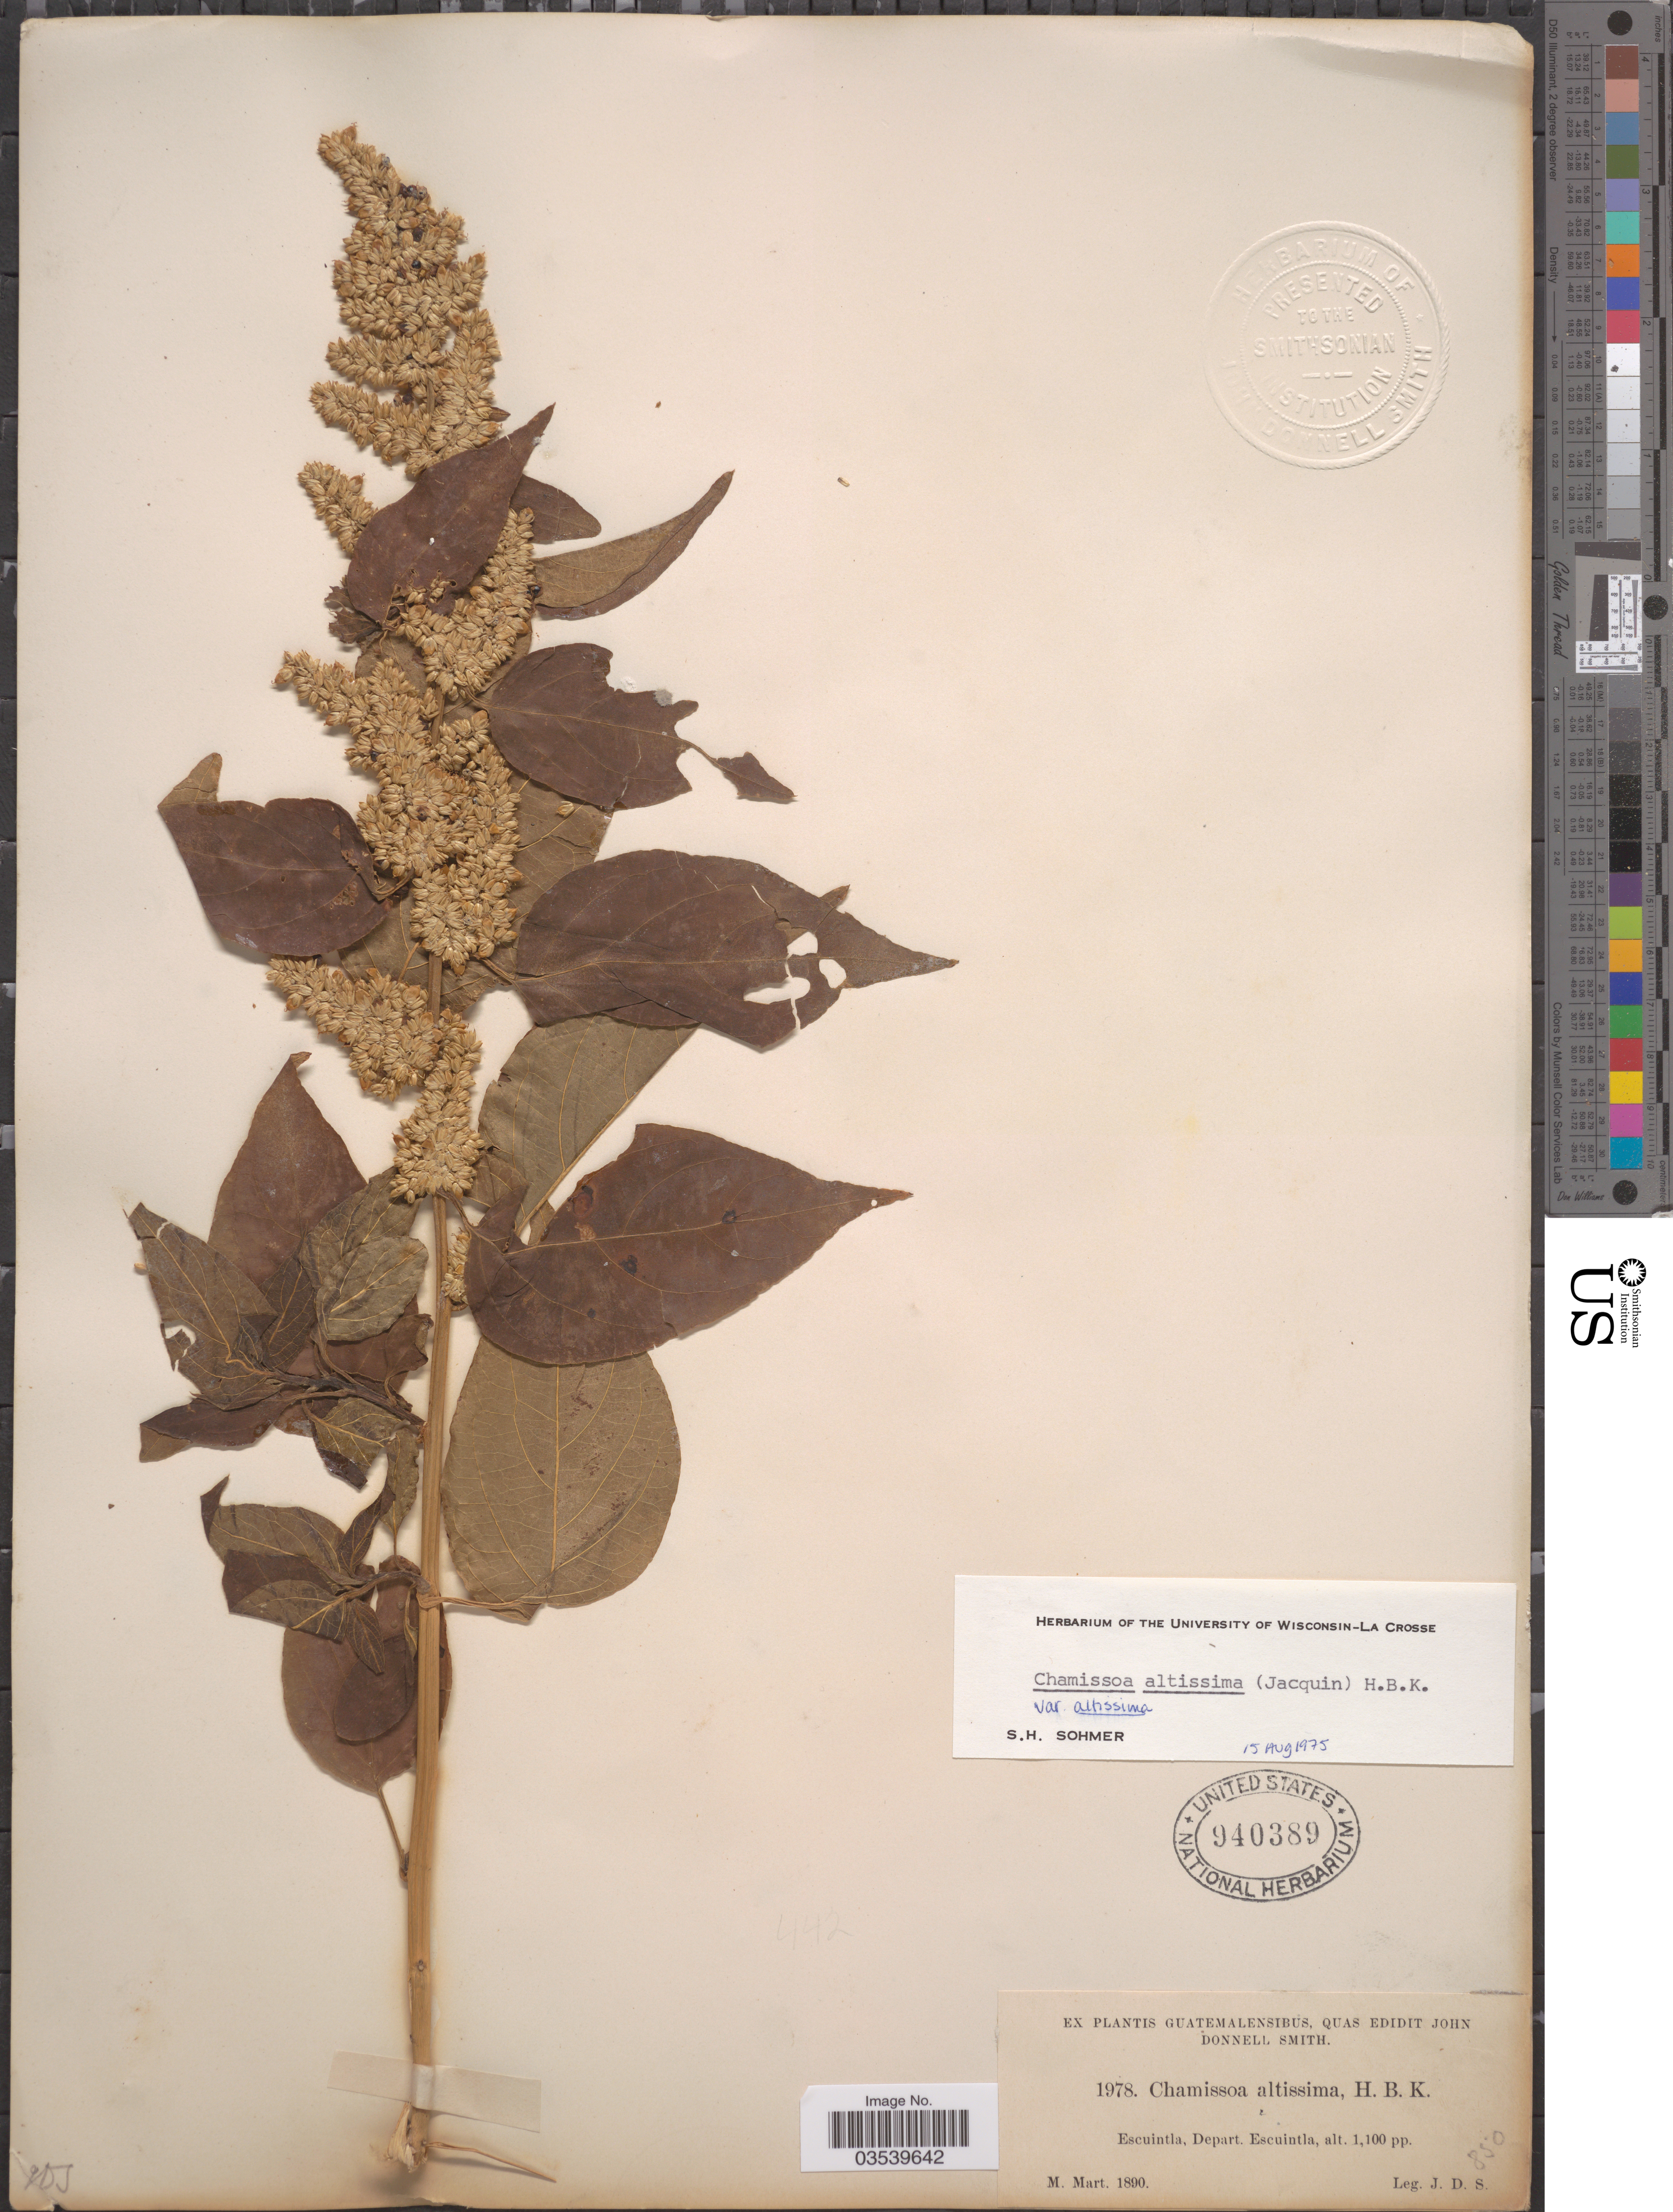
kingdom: Plantae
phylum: Tracheophyta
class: Magnoliopsida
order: Caryophyllales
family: Amaranthaceae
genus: Chamissoa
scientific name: Chamissoa altissima var. altissima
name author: (Jacq.) Kunth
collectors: J. Donnell Smith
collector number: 1978/850?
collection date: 1890-03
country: Guatemala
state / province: Escuintla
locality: Depart. Escuintla.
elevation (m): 335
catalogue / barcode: US 940389